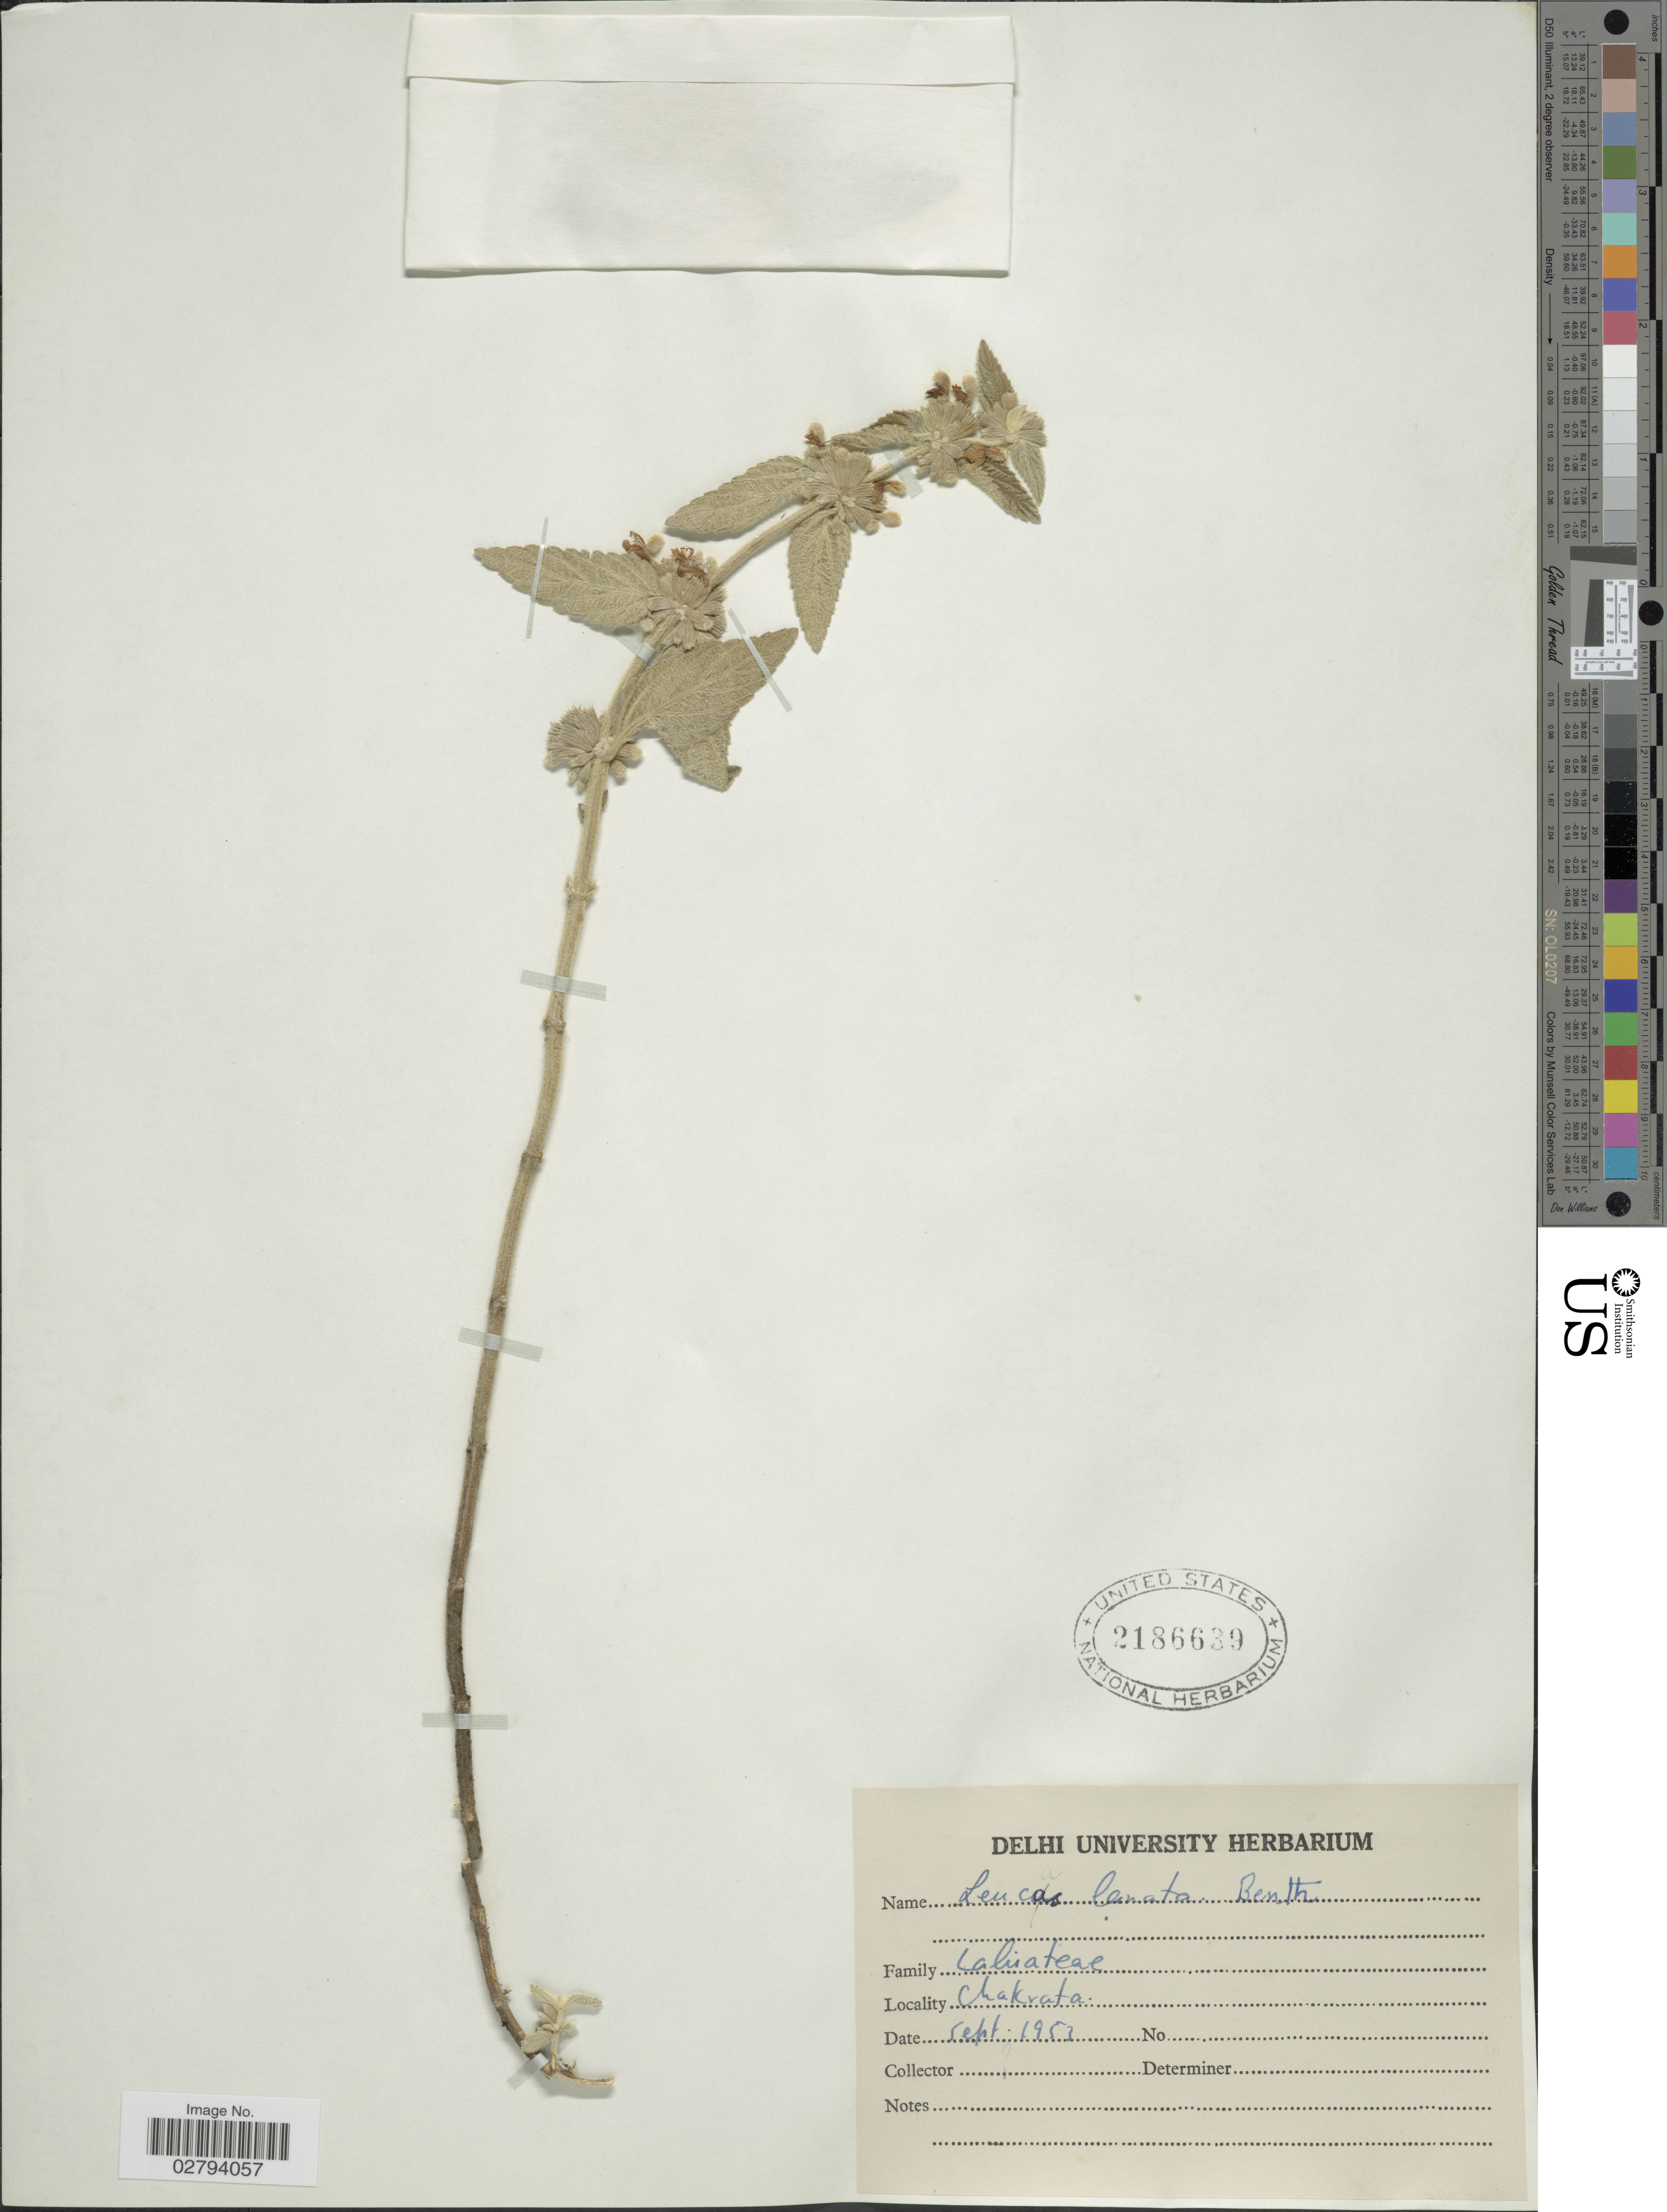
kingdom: Plantae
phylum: Tracheophyta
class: Magnoliopsida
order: Lamiales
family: Lamiaceae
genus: Leucas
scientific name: Leucas lanata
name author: Benth.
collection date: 1953-09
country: India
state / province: Delhi, Capital Territory of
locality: Chakvata.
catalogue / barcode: US 2186639